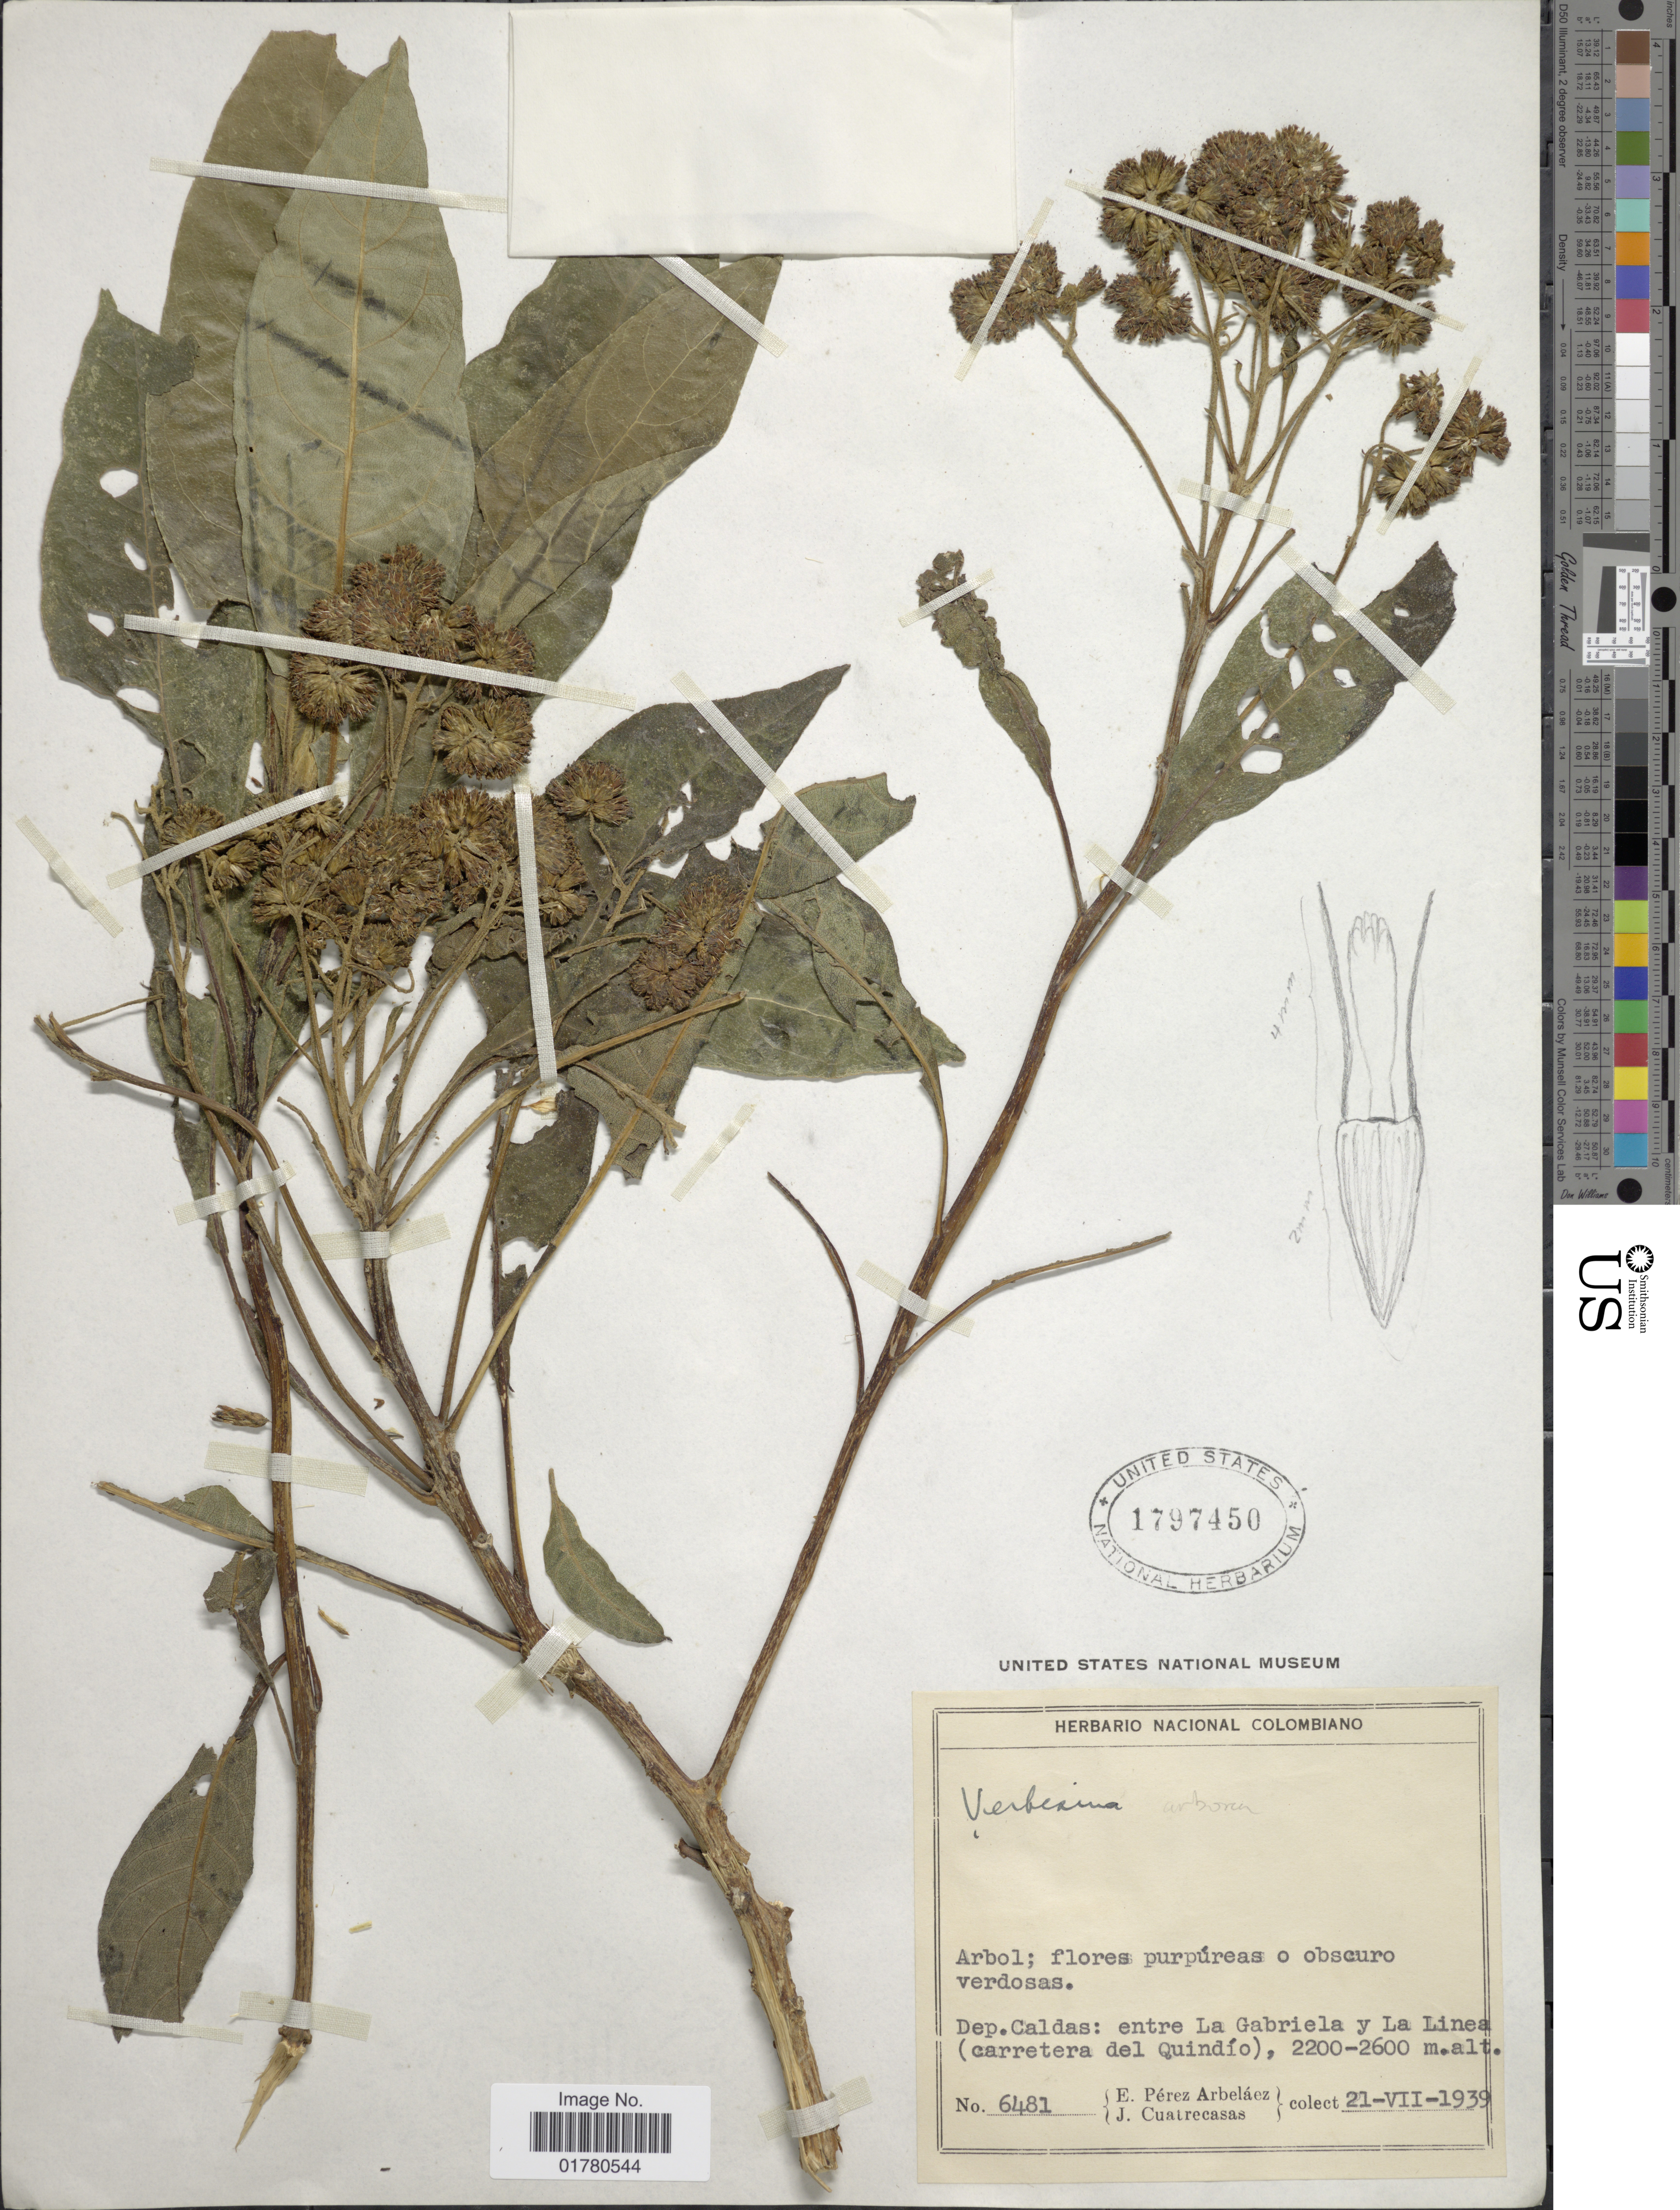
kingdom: Plantae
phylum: Tracheophyta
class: Magnoliopsida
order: Asterales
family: Asteraceae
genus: Verbesina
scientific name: Verbesina arborea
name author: Kunth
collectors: E. Pérez Arbeláez & J. Cuatrecasas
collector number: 6481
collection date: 1939-07-21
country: Colombia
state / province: Caldas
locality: Dep Caldas: entre La Gabriela y La Linea (carretera del Quindío)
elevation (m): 2200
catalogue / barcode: US 1797450